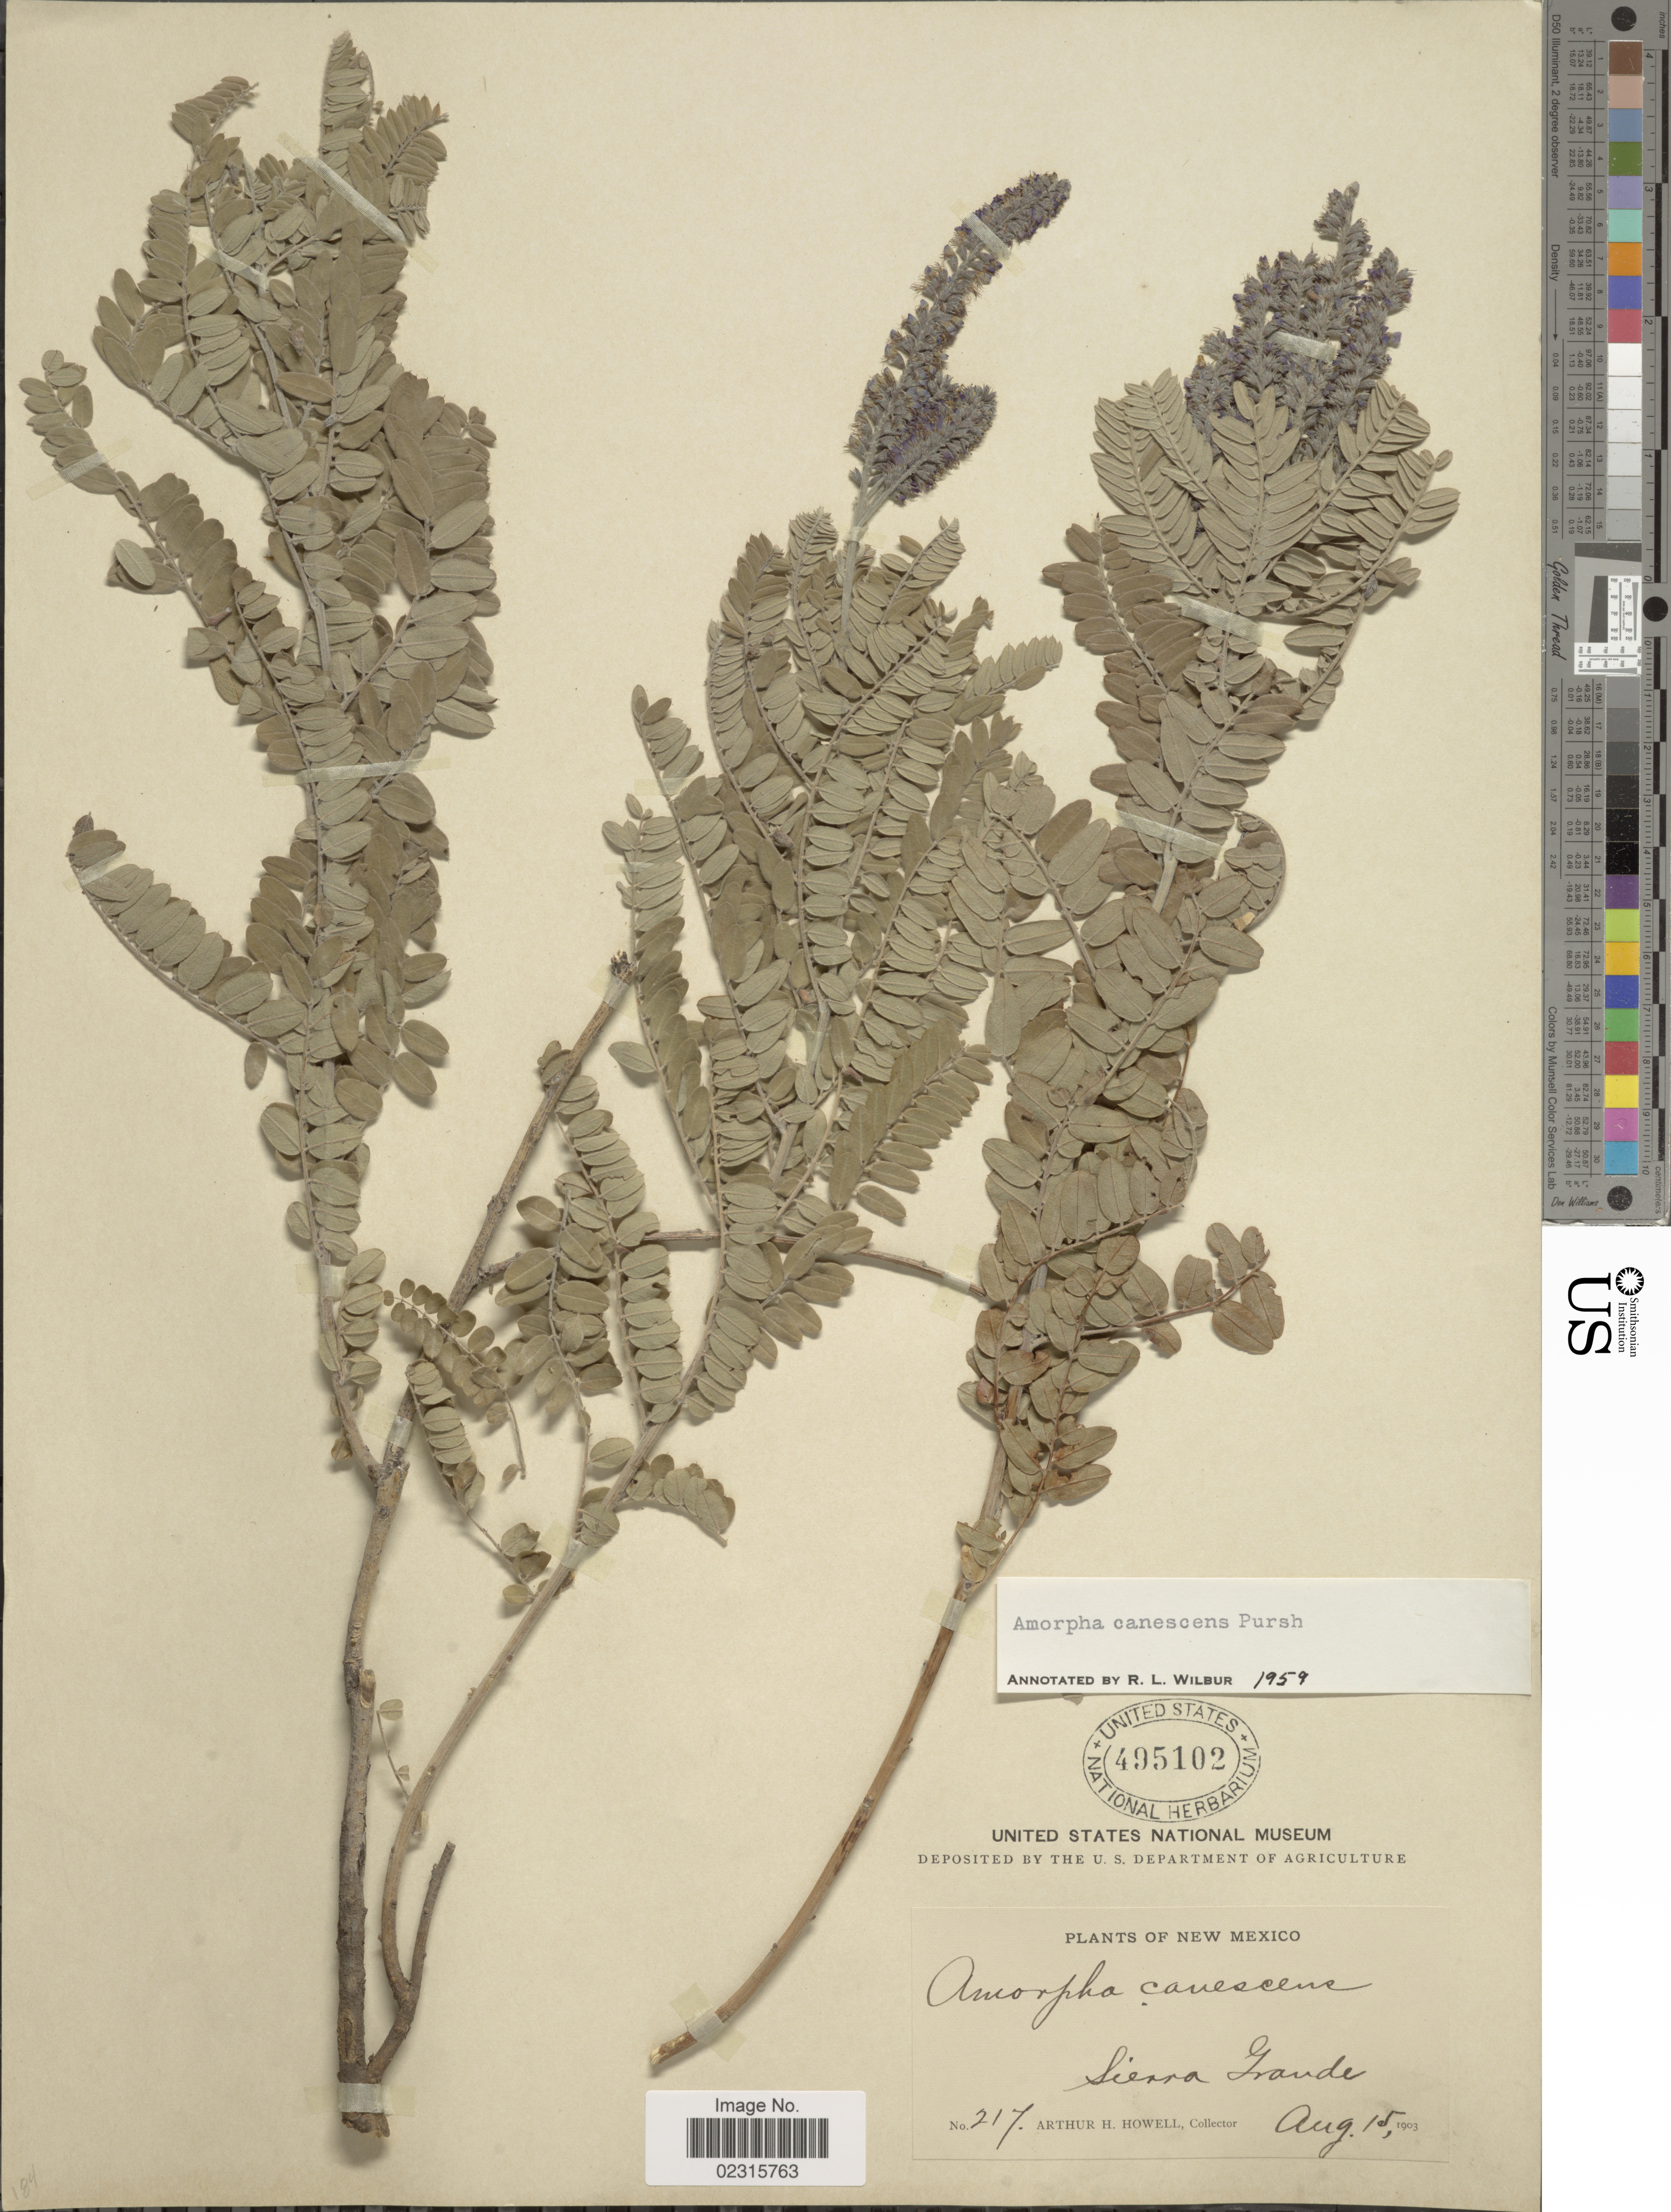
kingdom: Plantae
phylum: Tracheophyta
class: Magnoliopsida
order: Fabales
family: Fabaceae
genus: Amorpha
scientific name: Amorpha canescens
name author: Pursh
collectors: A. H. Howell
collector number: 217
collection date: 1903-08-15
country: United States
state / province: New Mexico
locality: Sierra Grande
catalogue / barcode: US 495102